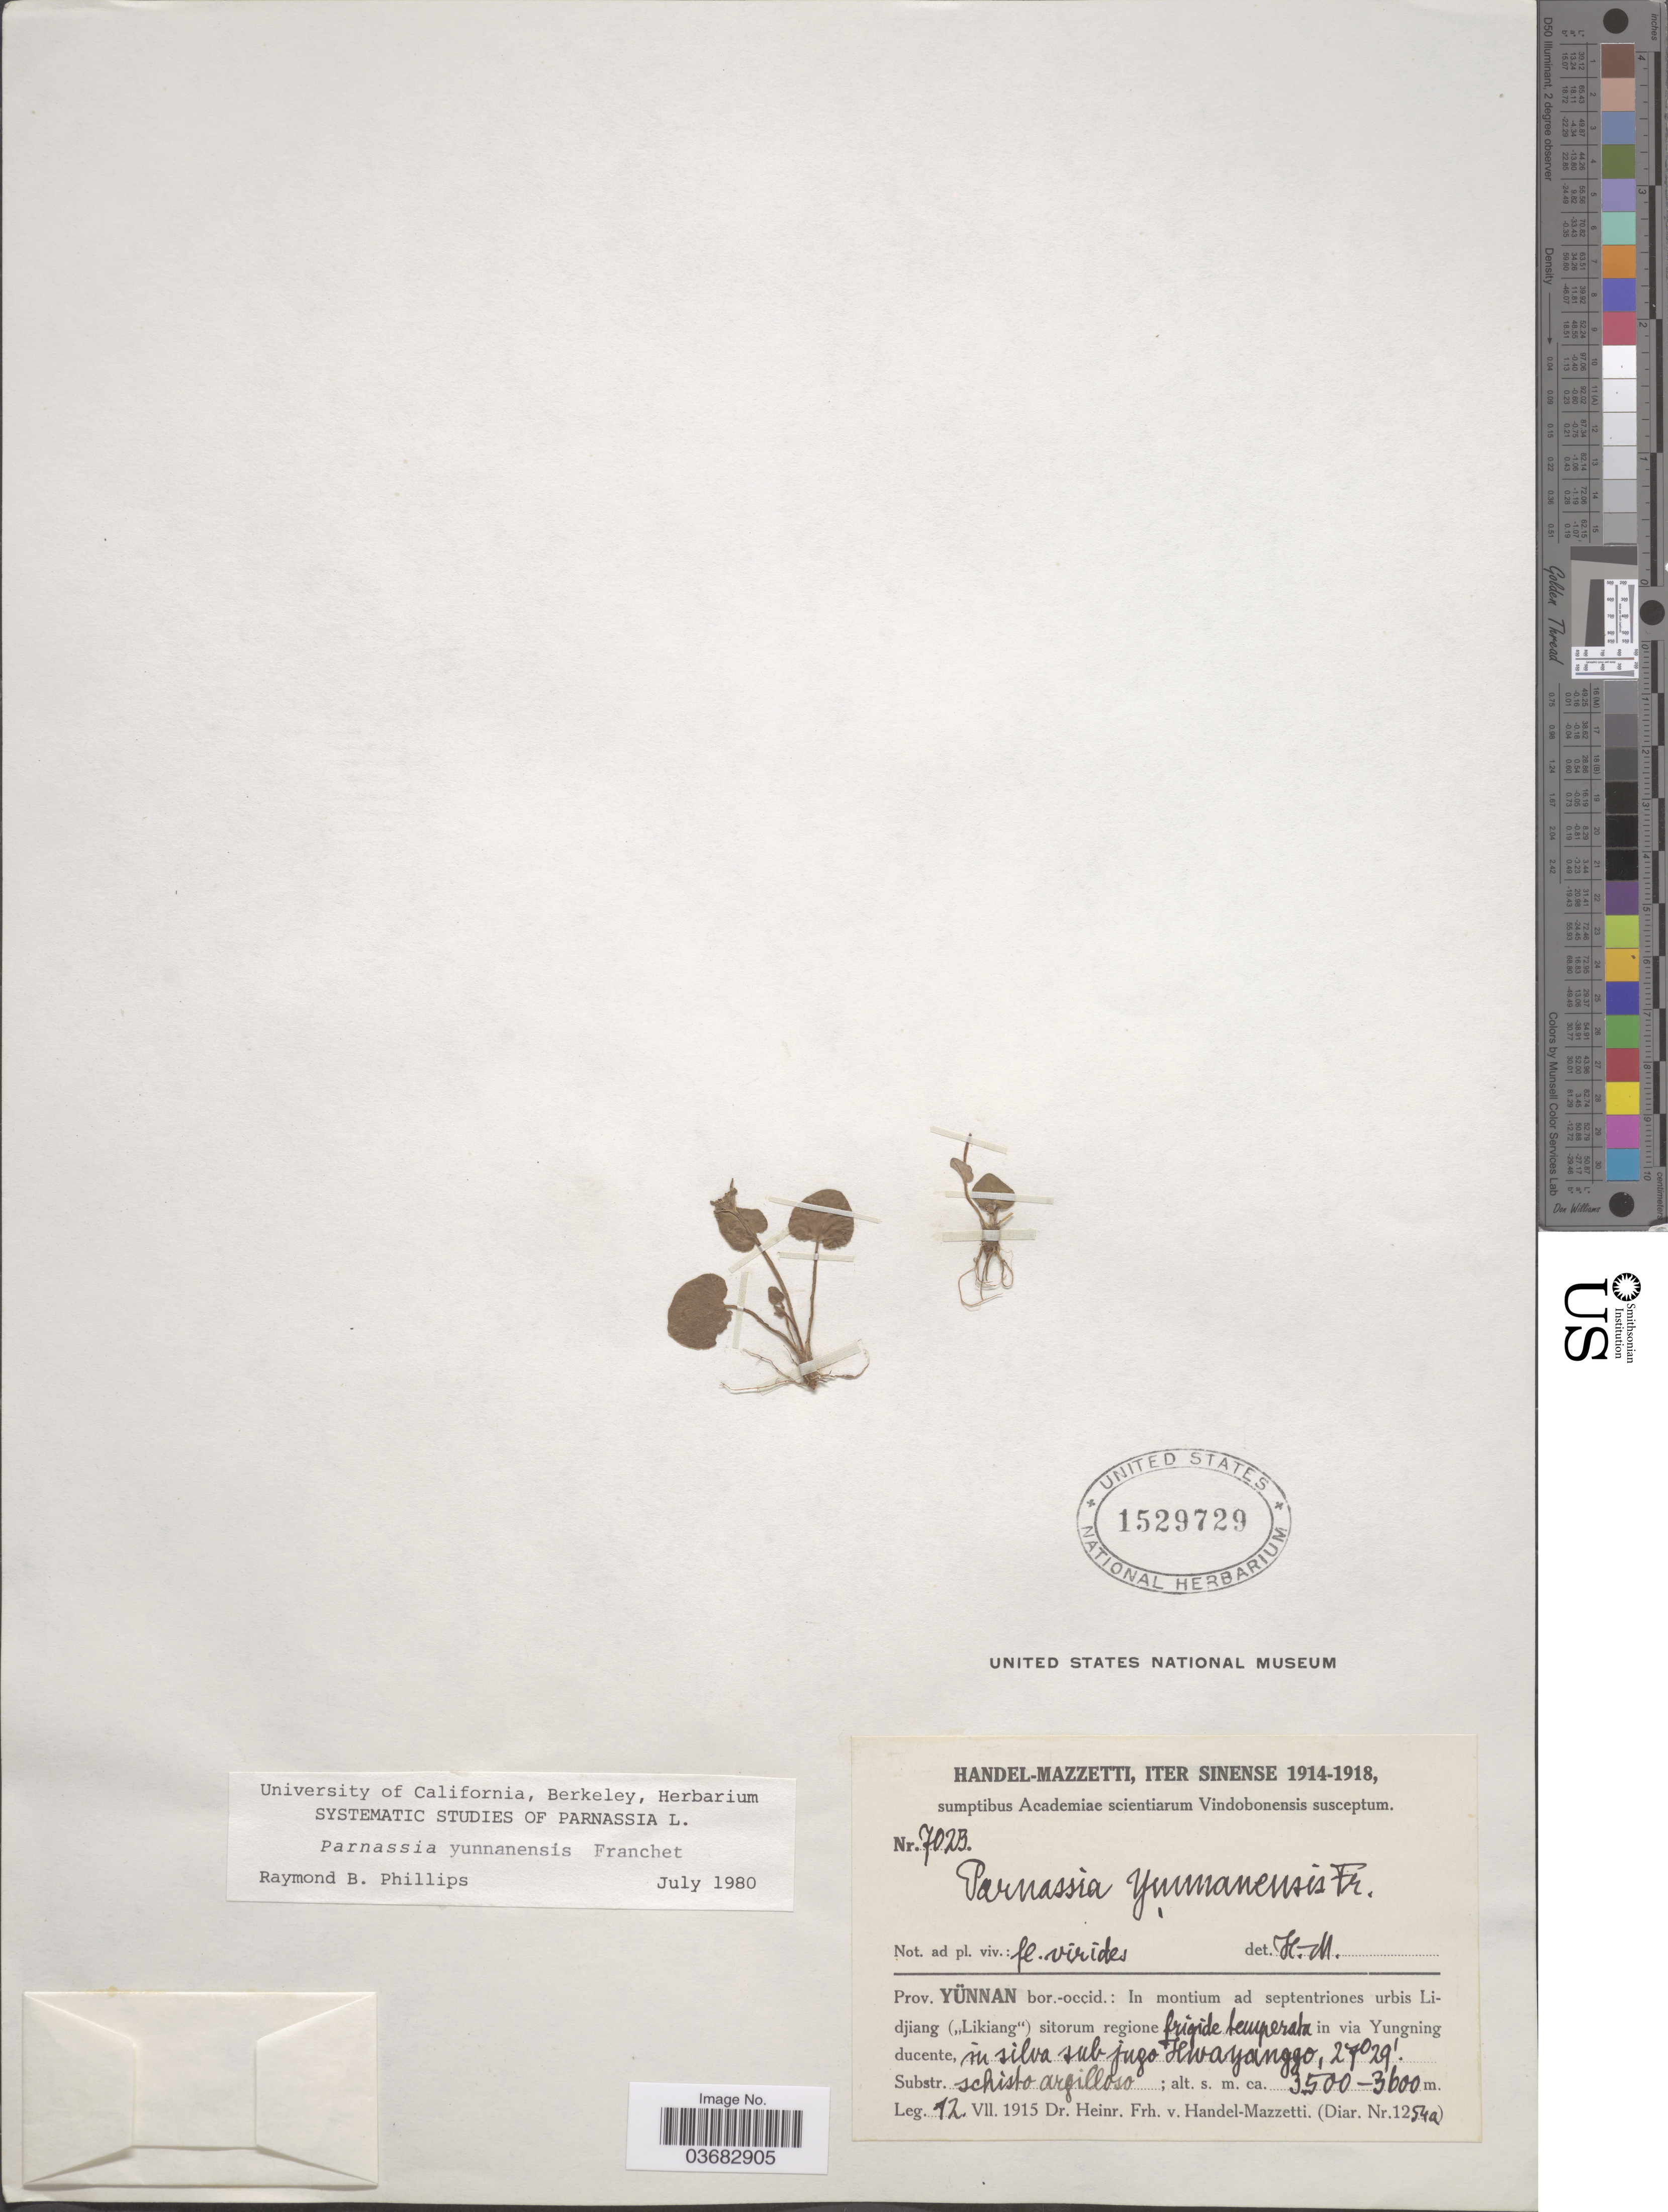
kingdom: Plantae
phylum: Tracheophyta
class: Magnoliopsida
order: Celastrales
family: Parnassiaceae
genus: Parnassia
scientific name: Parnassia yunnanensis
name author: Franch.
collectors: H. Handel-Mazzetti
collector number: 7023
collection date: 1915-07-12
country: China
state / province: Yunnan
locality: Iter Sinense 1914-1918. Prov. Yünnan, bor.-occid.: In montium ad septentriones urbis Lidjiang ("Likiang") sitorum regione frigide temperata in via Yungning ducente, in silva sub jugo Hwayanggo.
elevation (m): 3500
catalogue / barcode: US 1529729